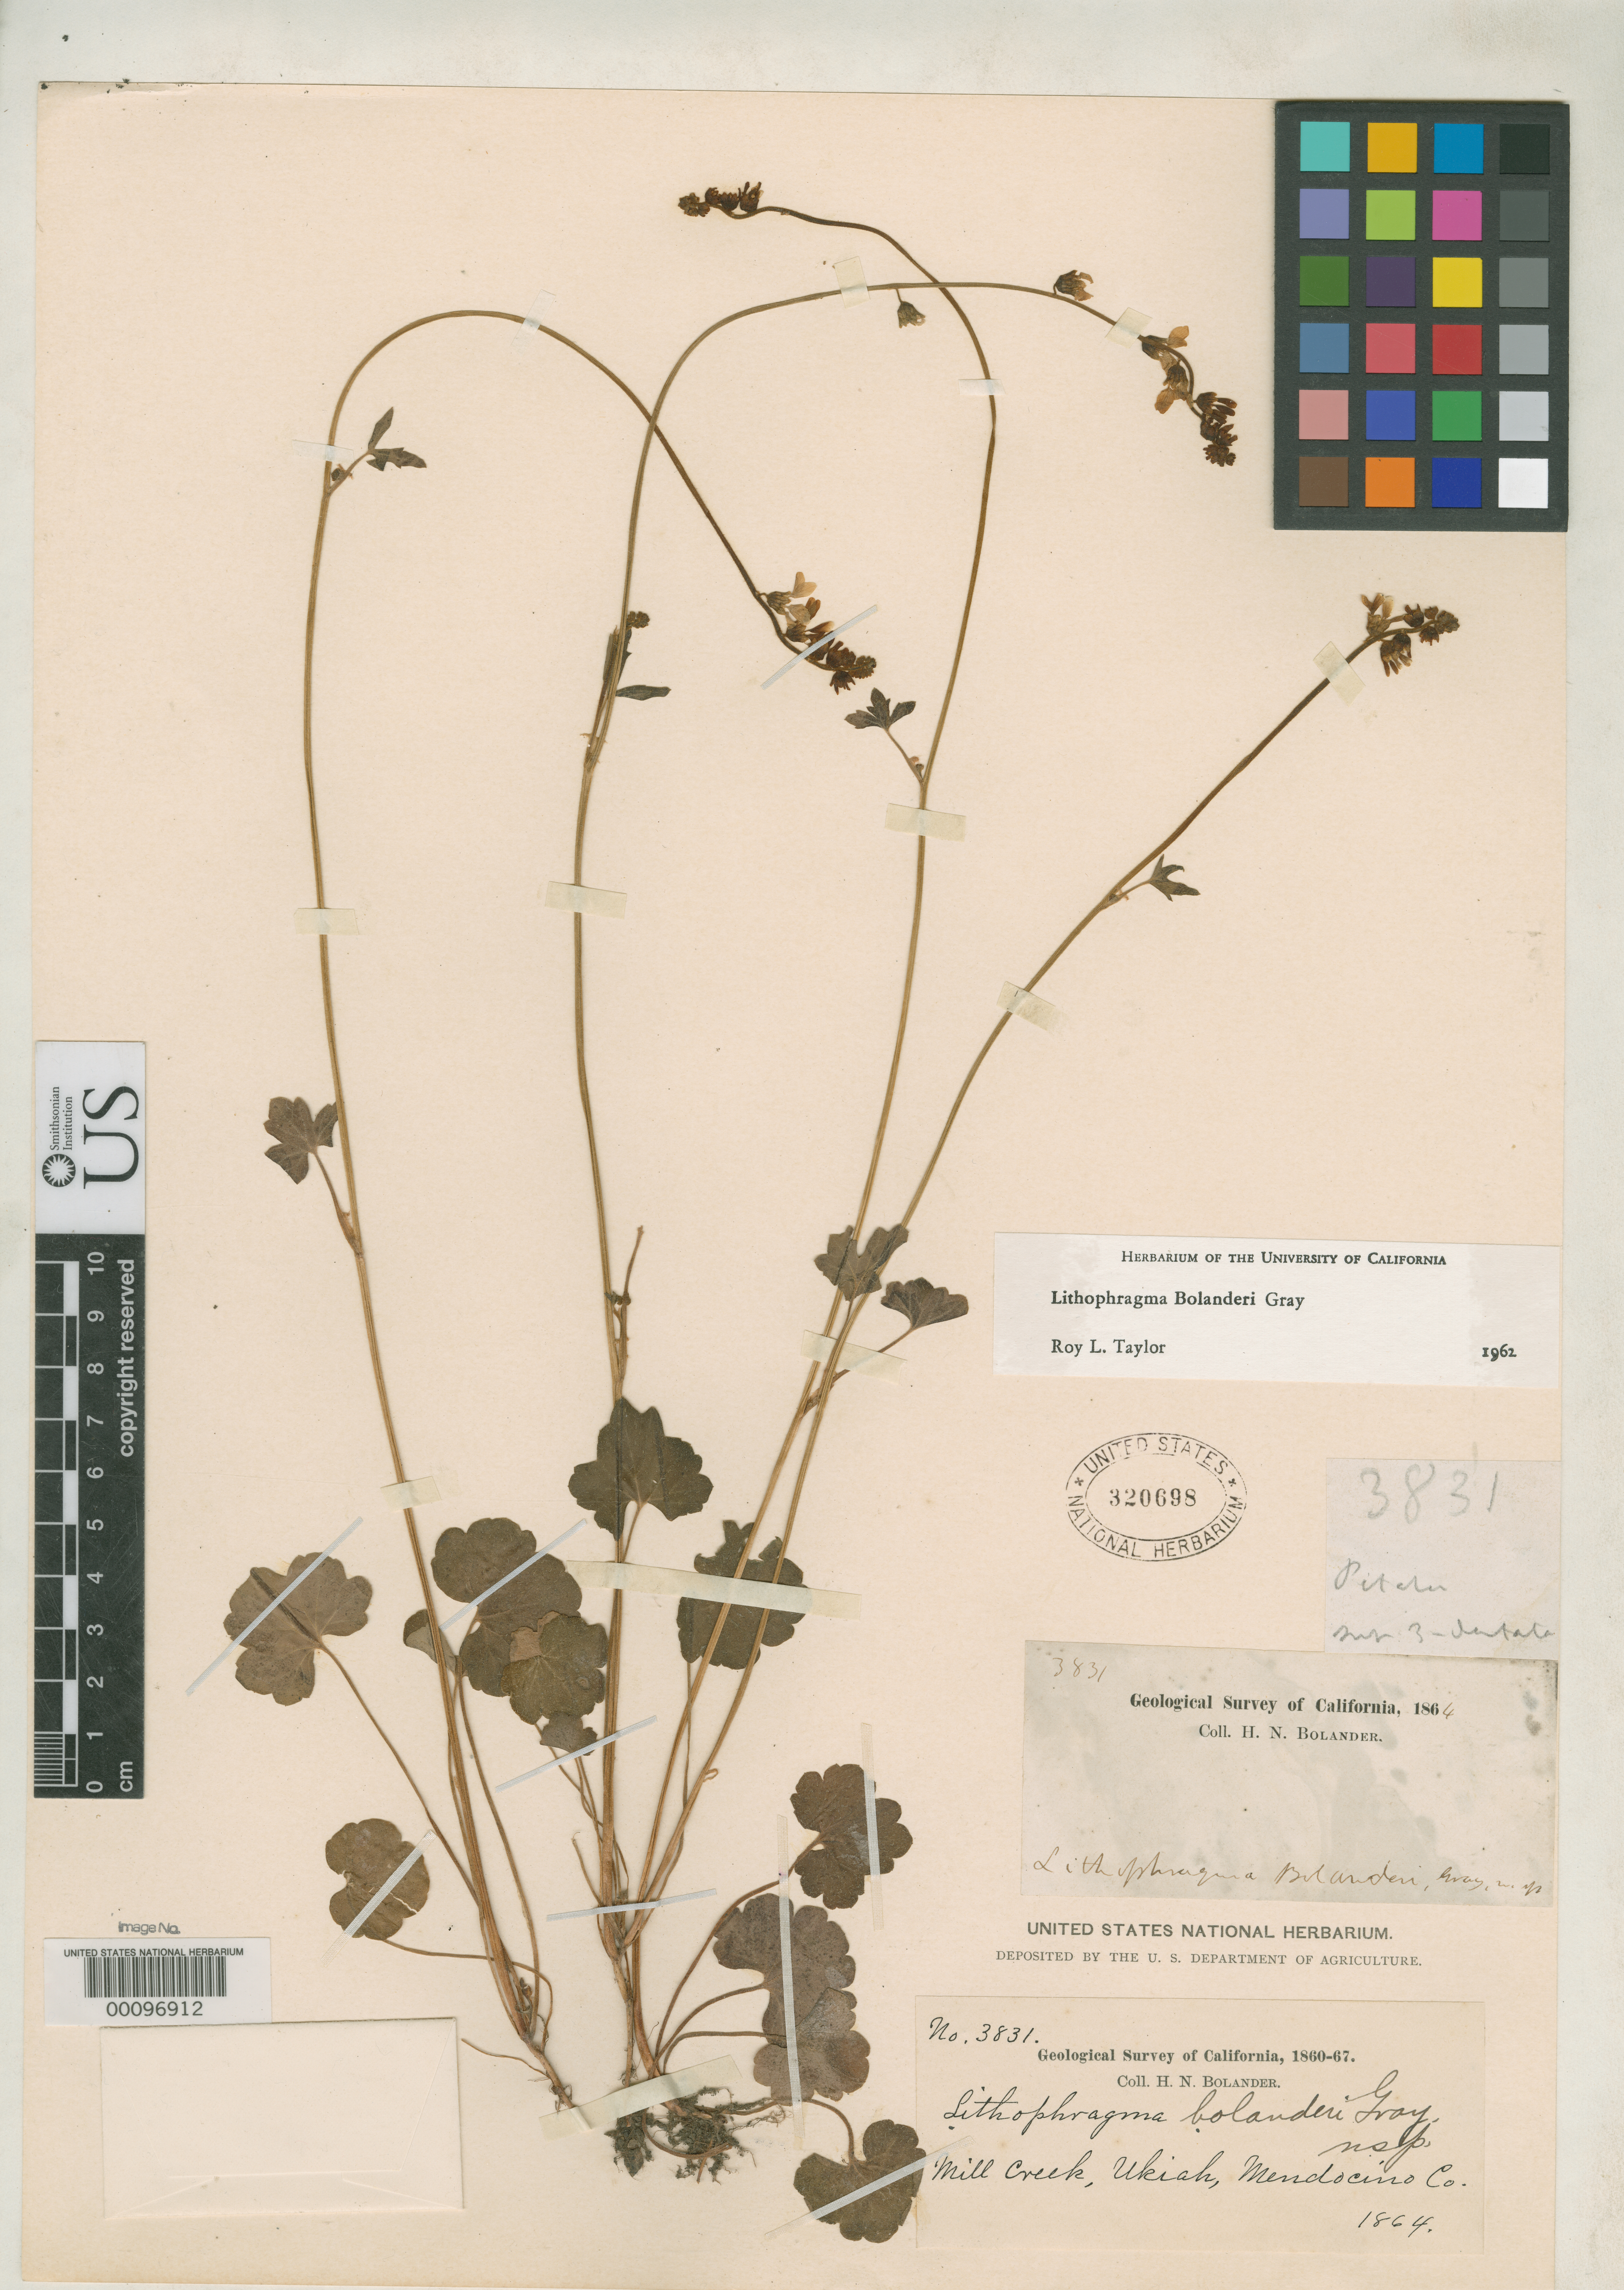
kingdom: Plantae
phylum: Tracheophyta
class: Magnoliopsida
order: Saxifragales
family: Saxifragaceae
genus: Lithophragma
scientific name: Lithophragma bolanderi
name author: A. Gray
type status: Isosyntype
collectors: H. Bolander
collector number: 3831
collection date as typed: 1864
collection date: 1864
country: United States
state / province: California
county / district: Mendocino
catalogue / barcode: US 320698